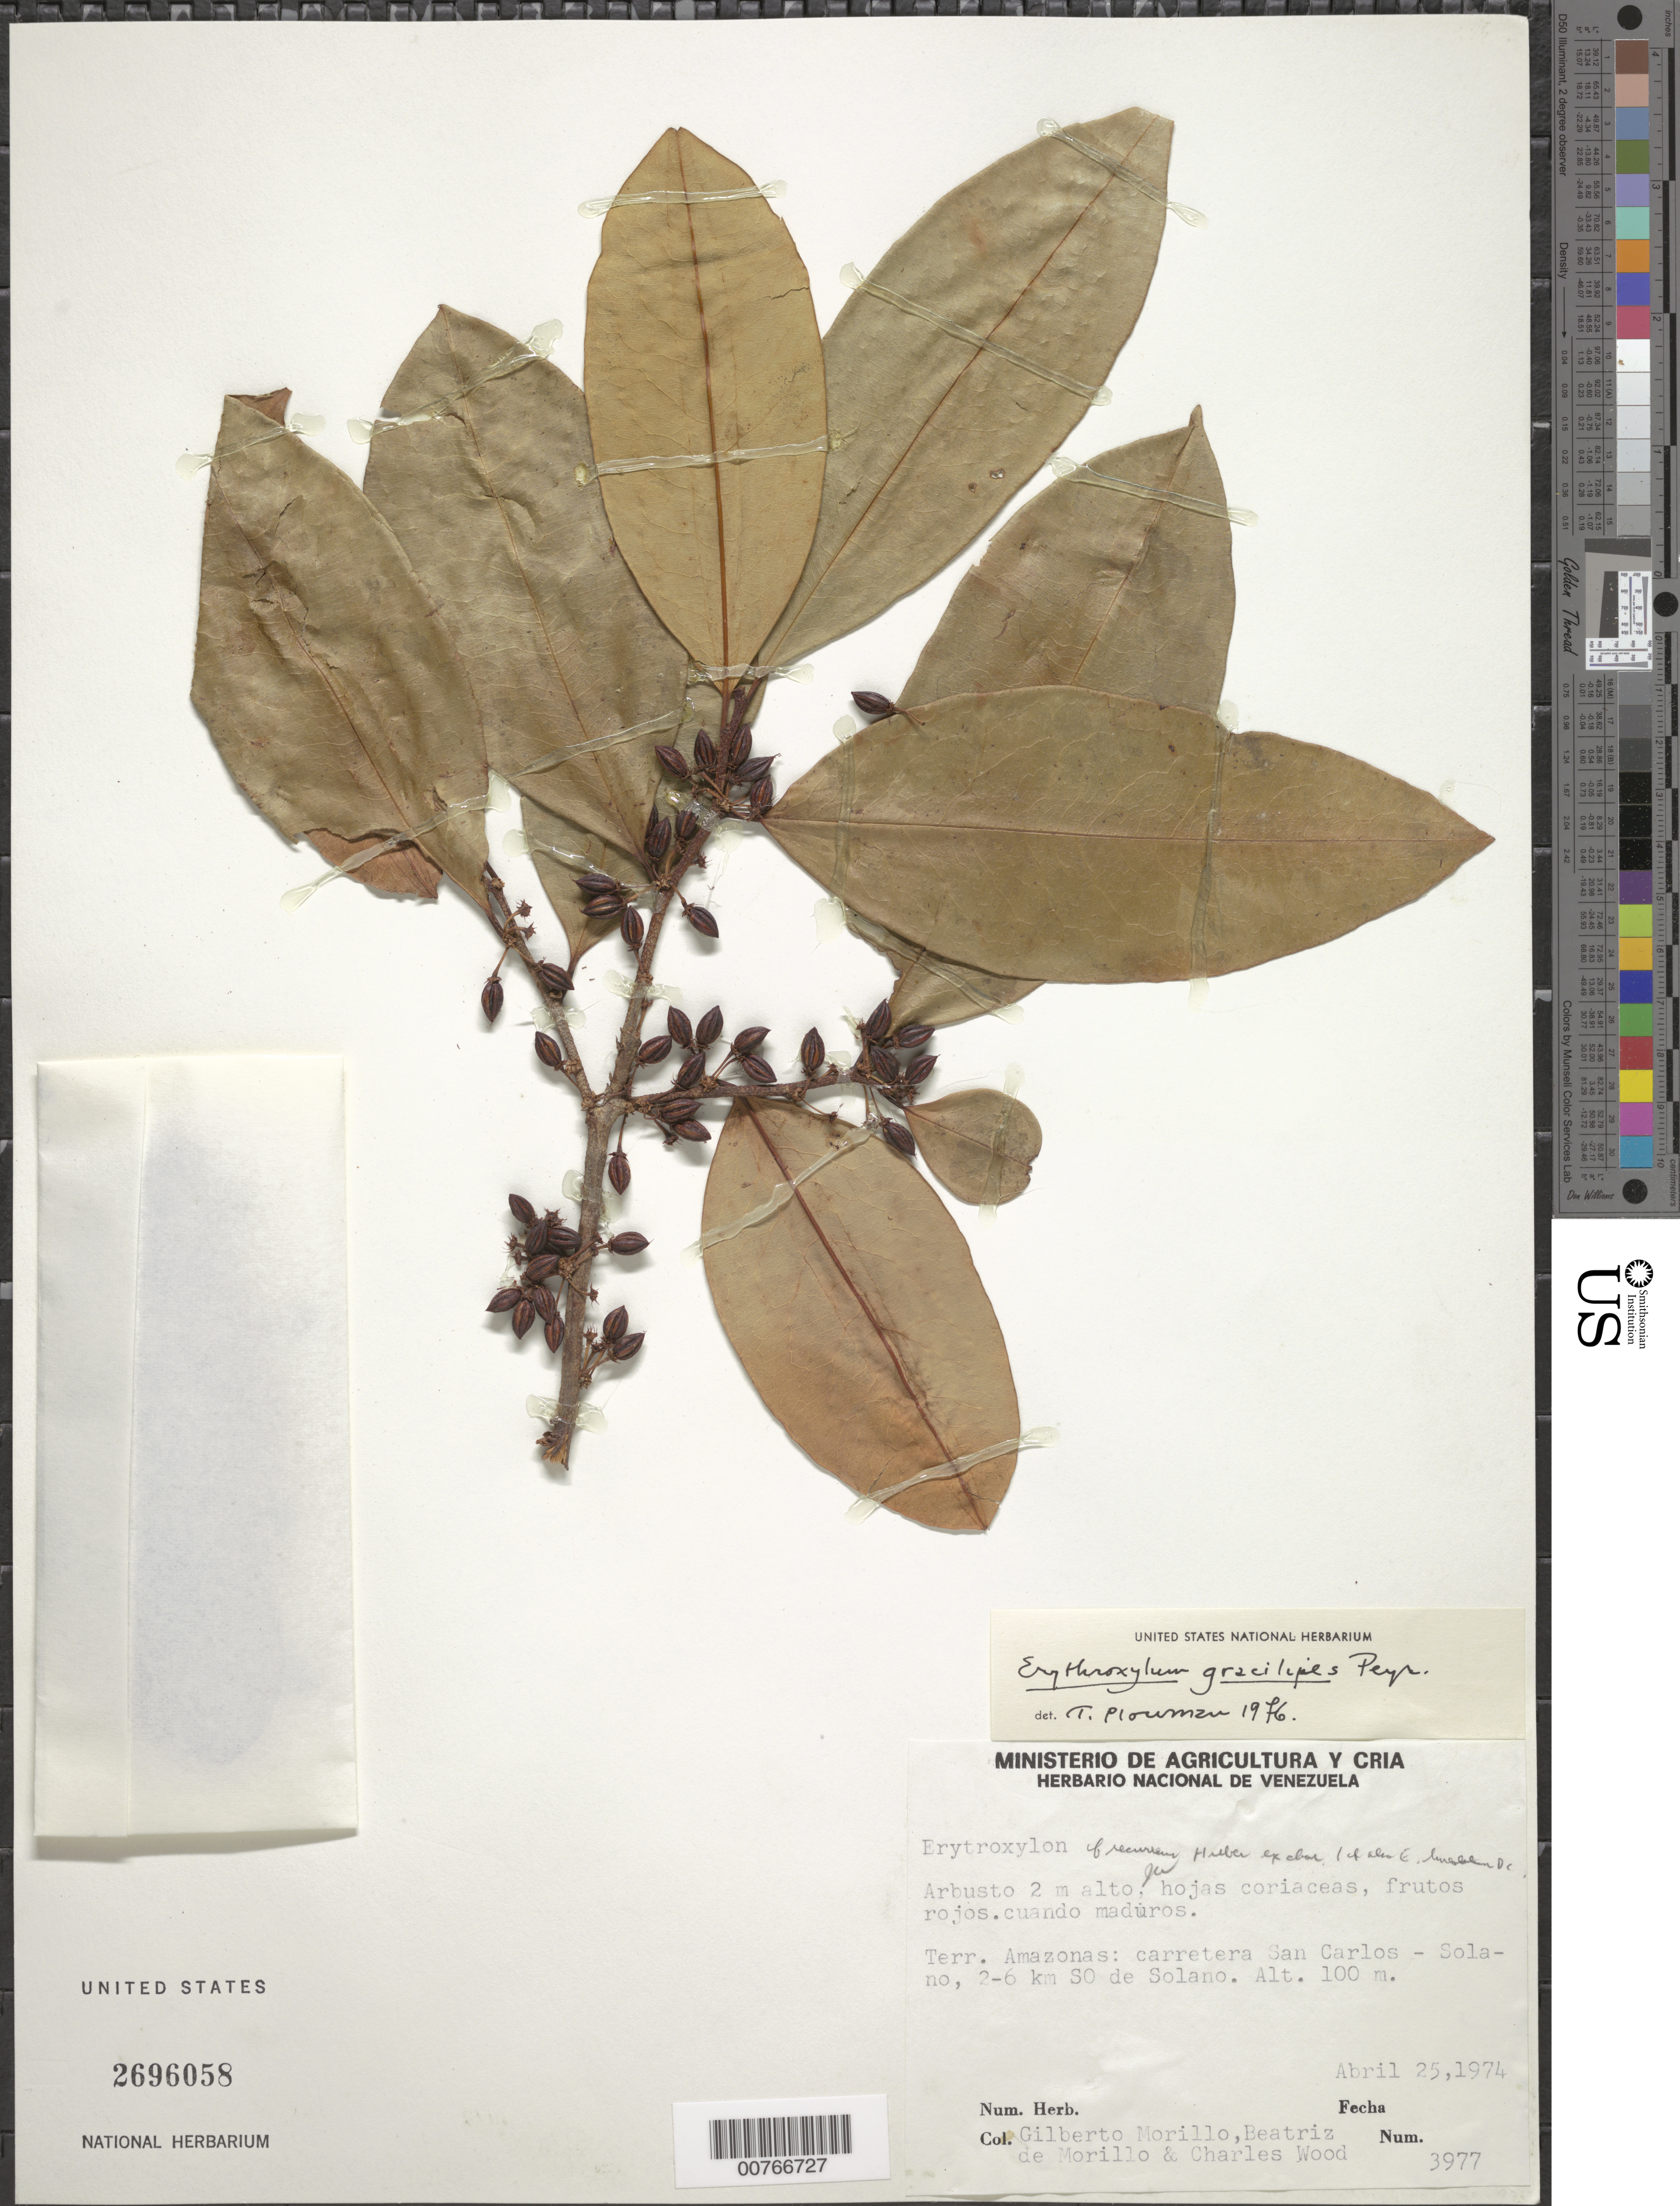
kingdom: Plantae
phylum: Tracheophyta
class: Magnoliopsida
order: Malpighiales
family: Erythroxylaceae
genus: Erythroxylum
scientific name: Erythroxylum gracilipes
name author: Peyr.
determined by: Plowman, Timothy C.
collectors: G. Morillo, B. Morillo & C. Wood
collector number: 3977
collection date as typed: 25-Apr-74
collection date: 1974-04-25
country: Venezuela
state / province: Amazonas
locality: Carretera San Carlos-Solano, 2-6 km SO de Solano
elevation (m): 100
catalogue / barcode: US 2696058